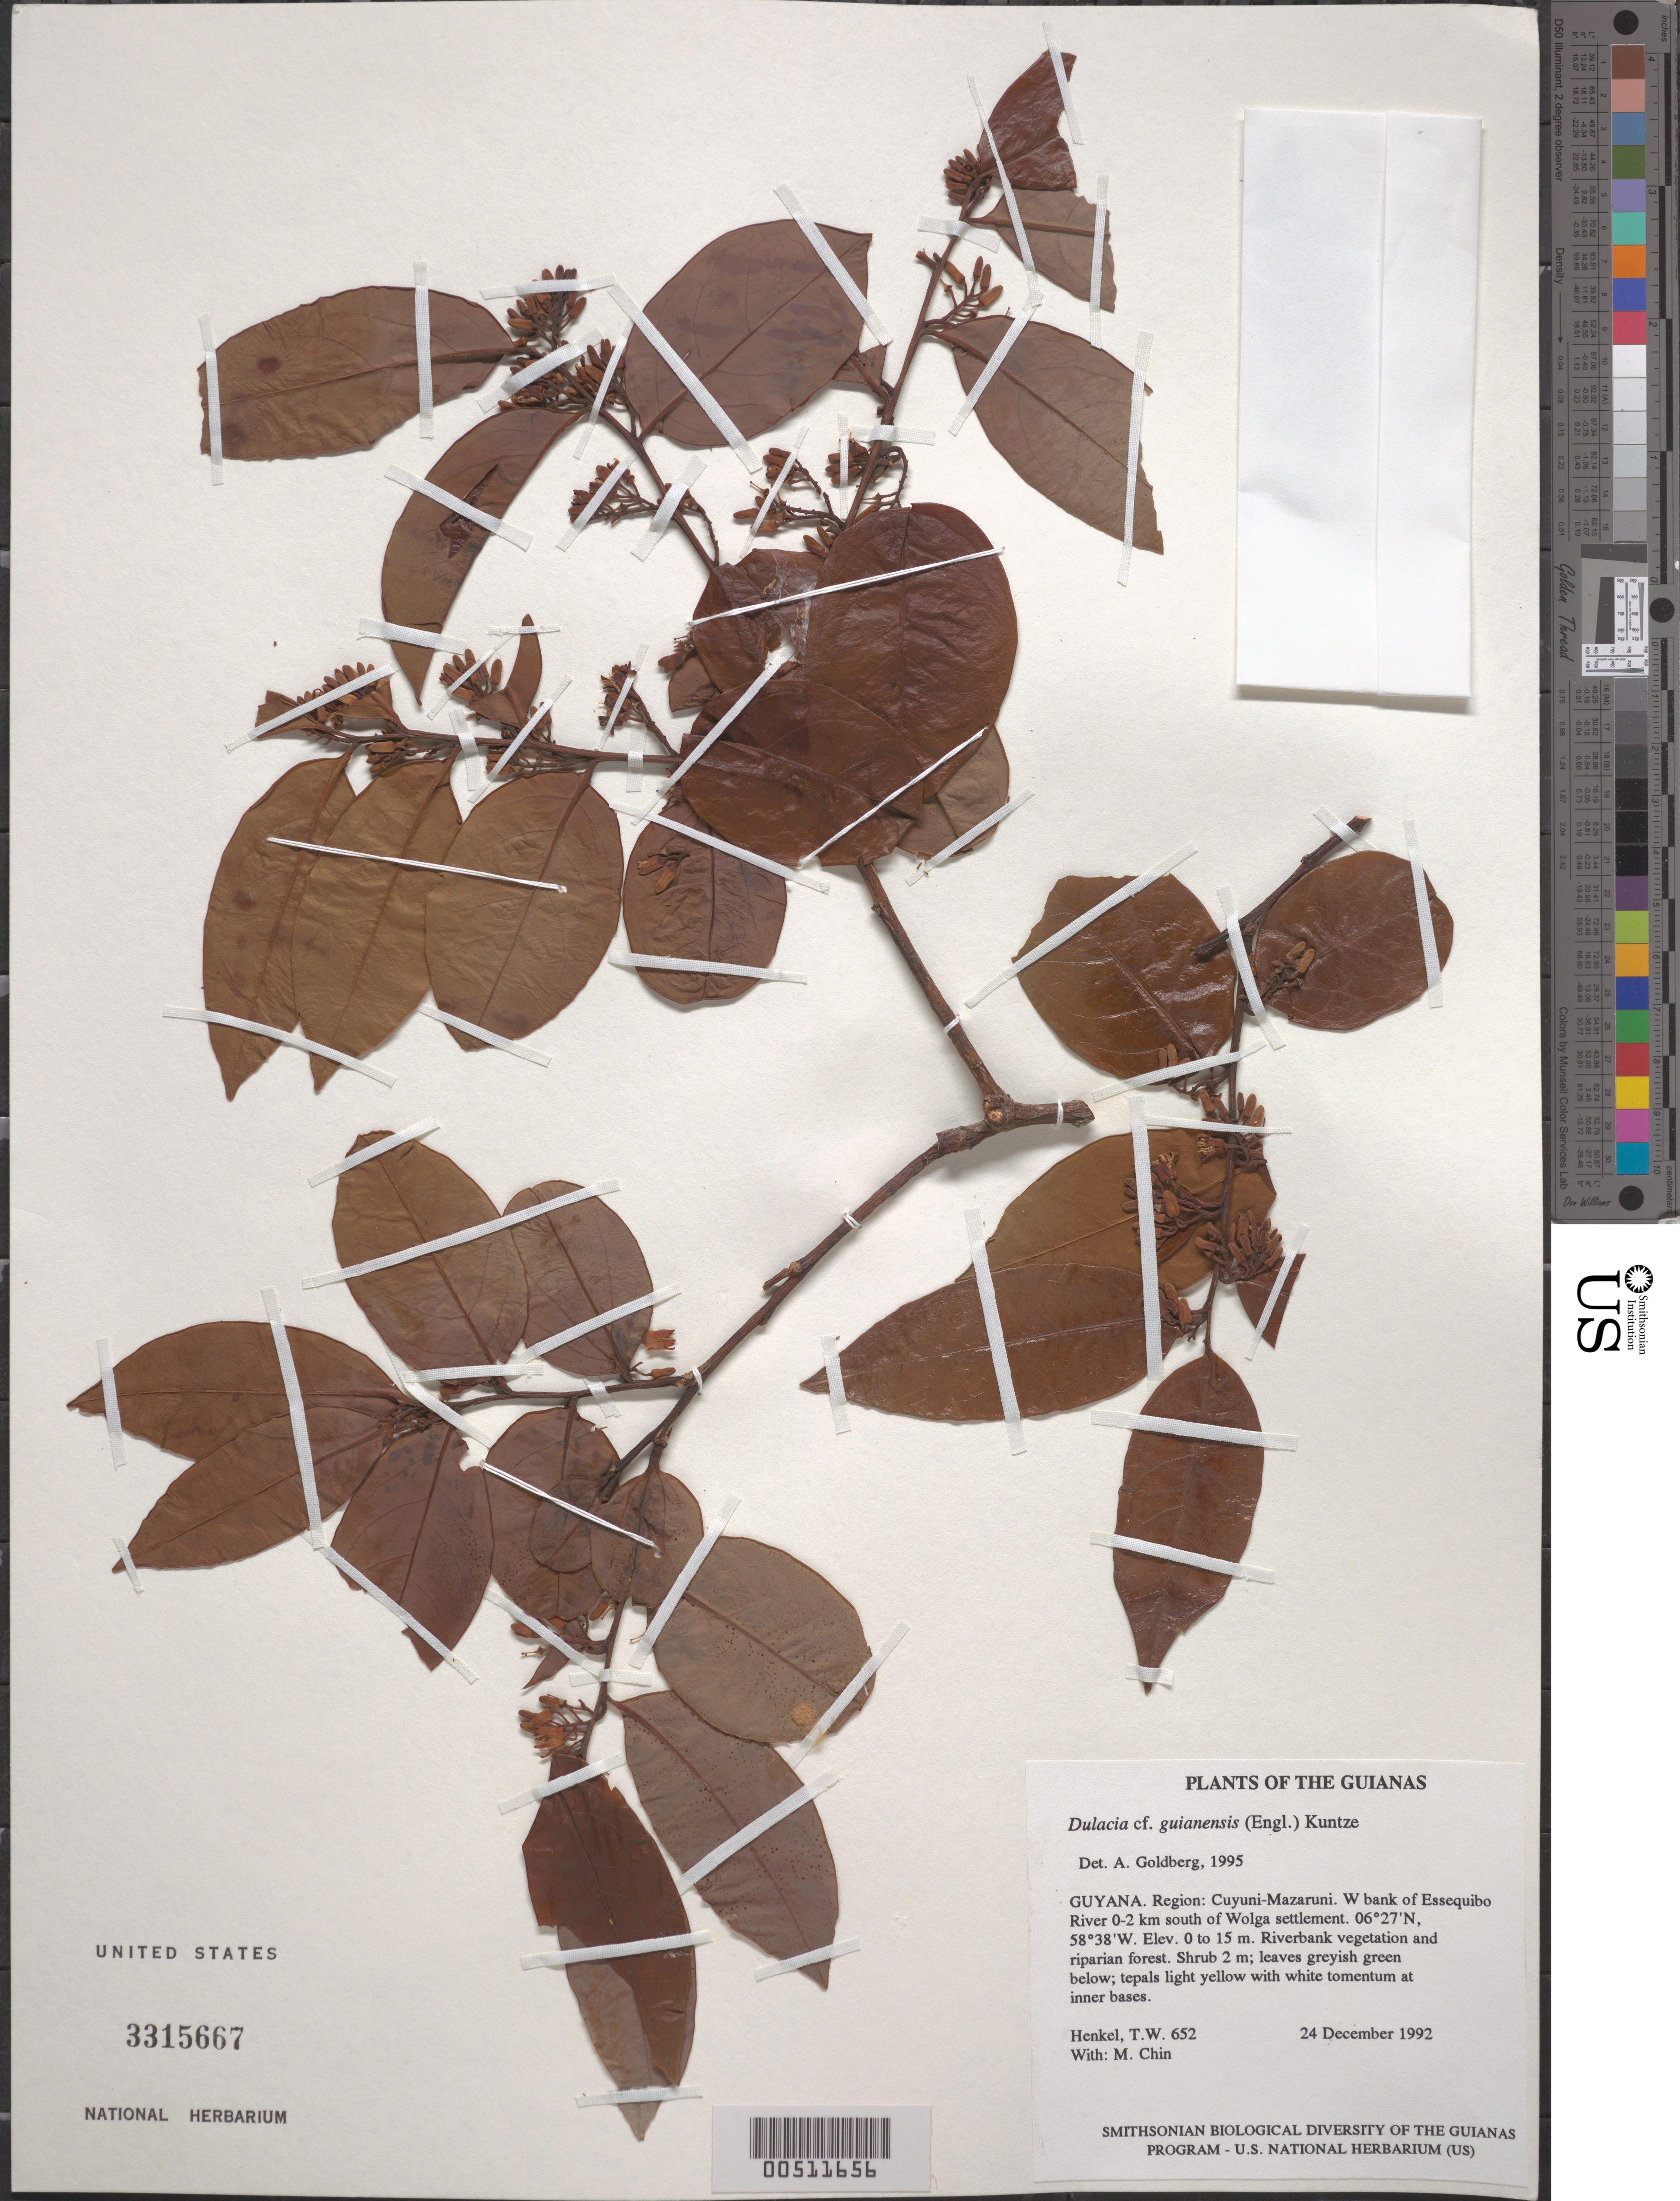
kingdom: Plantae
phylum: Tracheophyta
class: Magnoliopsida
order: Santalales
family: Olacaceae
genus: Dulacia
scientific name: Dulacia guianensis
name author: (Engl.) Kuntze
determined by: Goldberg, Aaron, (US), NMNH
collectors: T. Henkel & M. Chin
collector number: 652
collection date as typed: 24 December 1992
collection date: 1992-12-24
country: Guyana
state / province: Cuyuni-Mazaruni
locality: W bank of Essequibo River 0-2 km south of Wolga settlement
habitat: Riverbank vegetation and riparian forest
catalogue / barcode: US 3315667